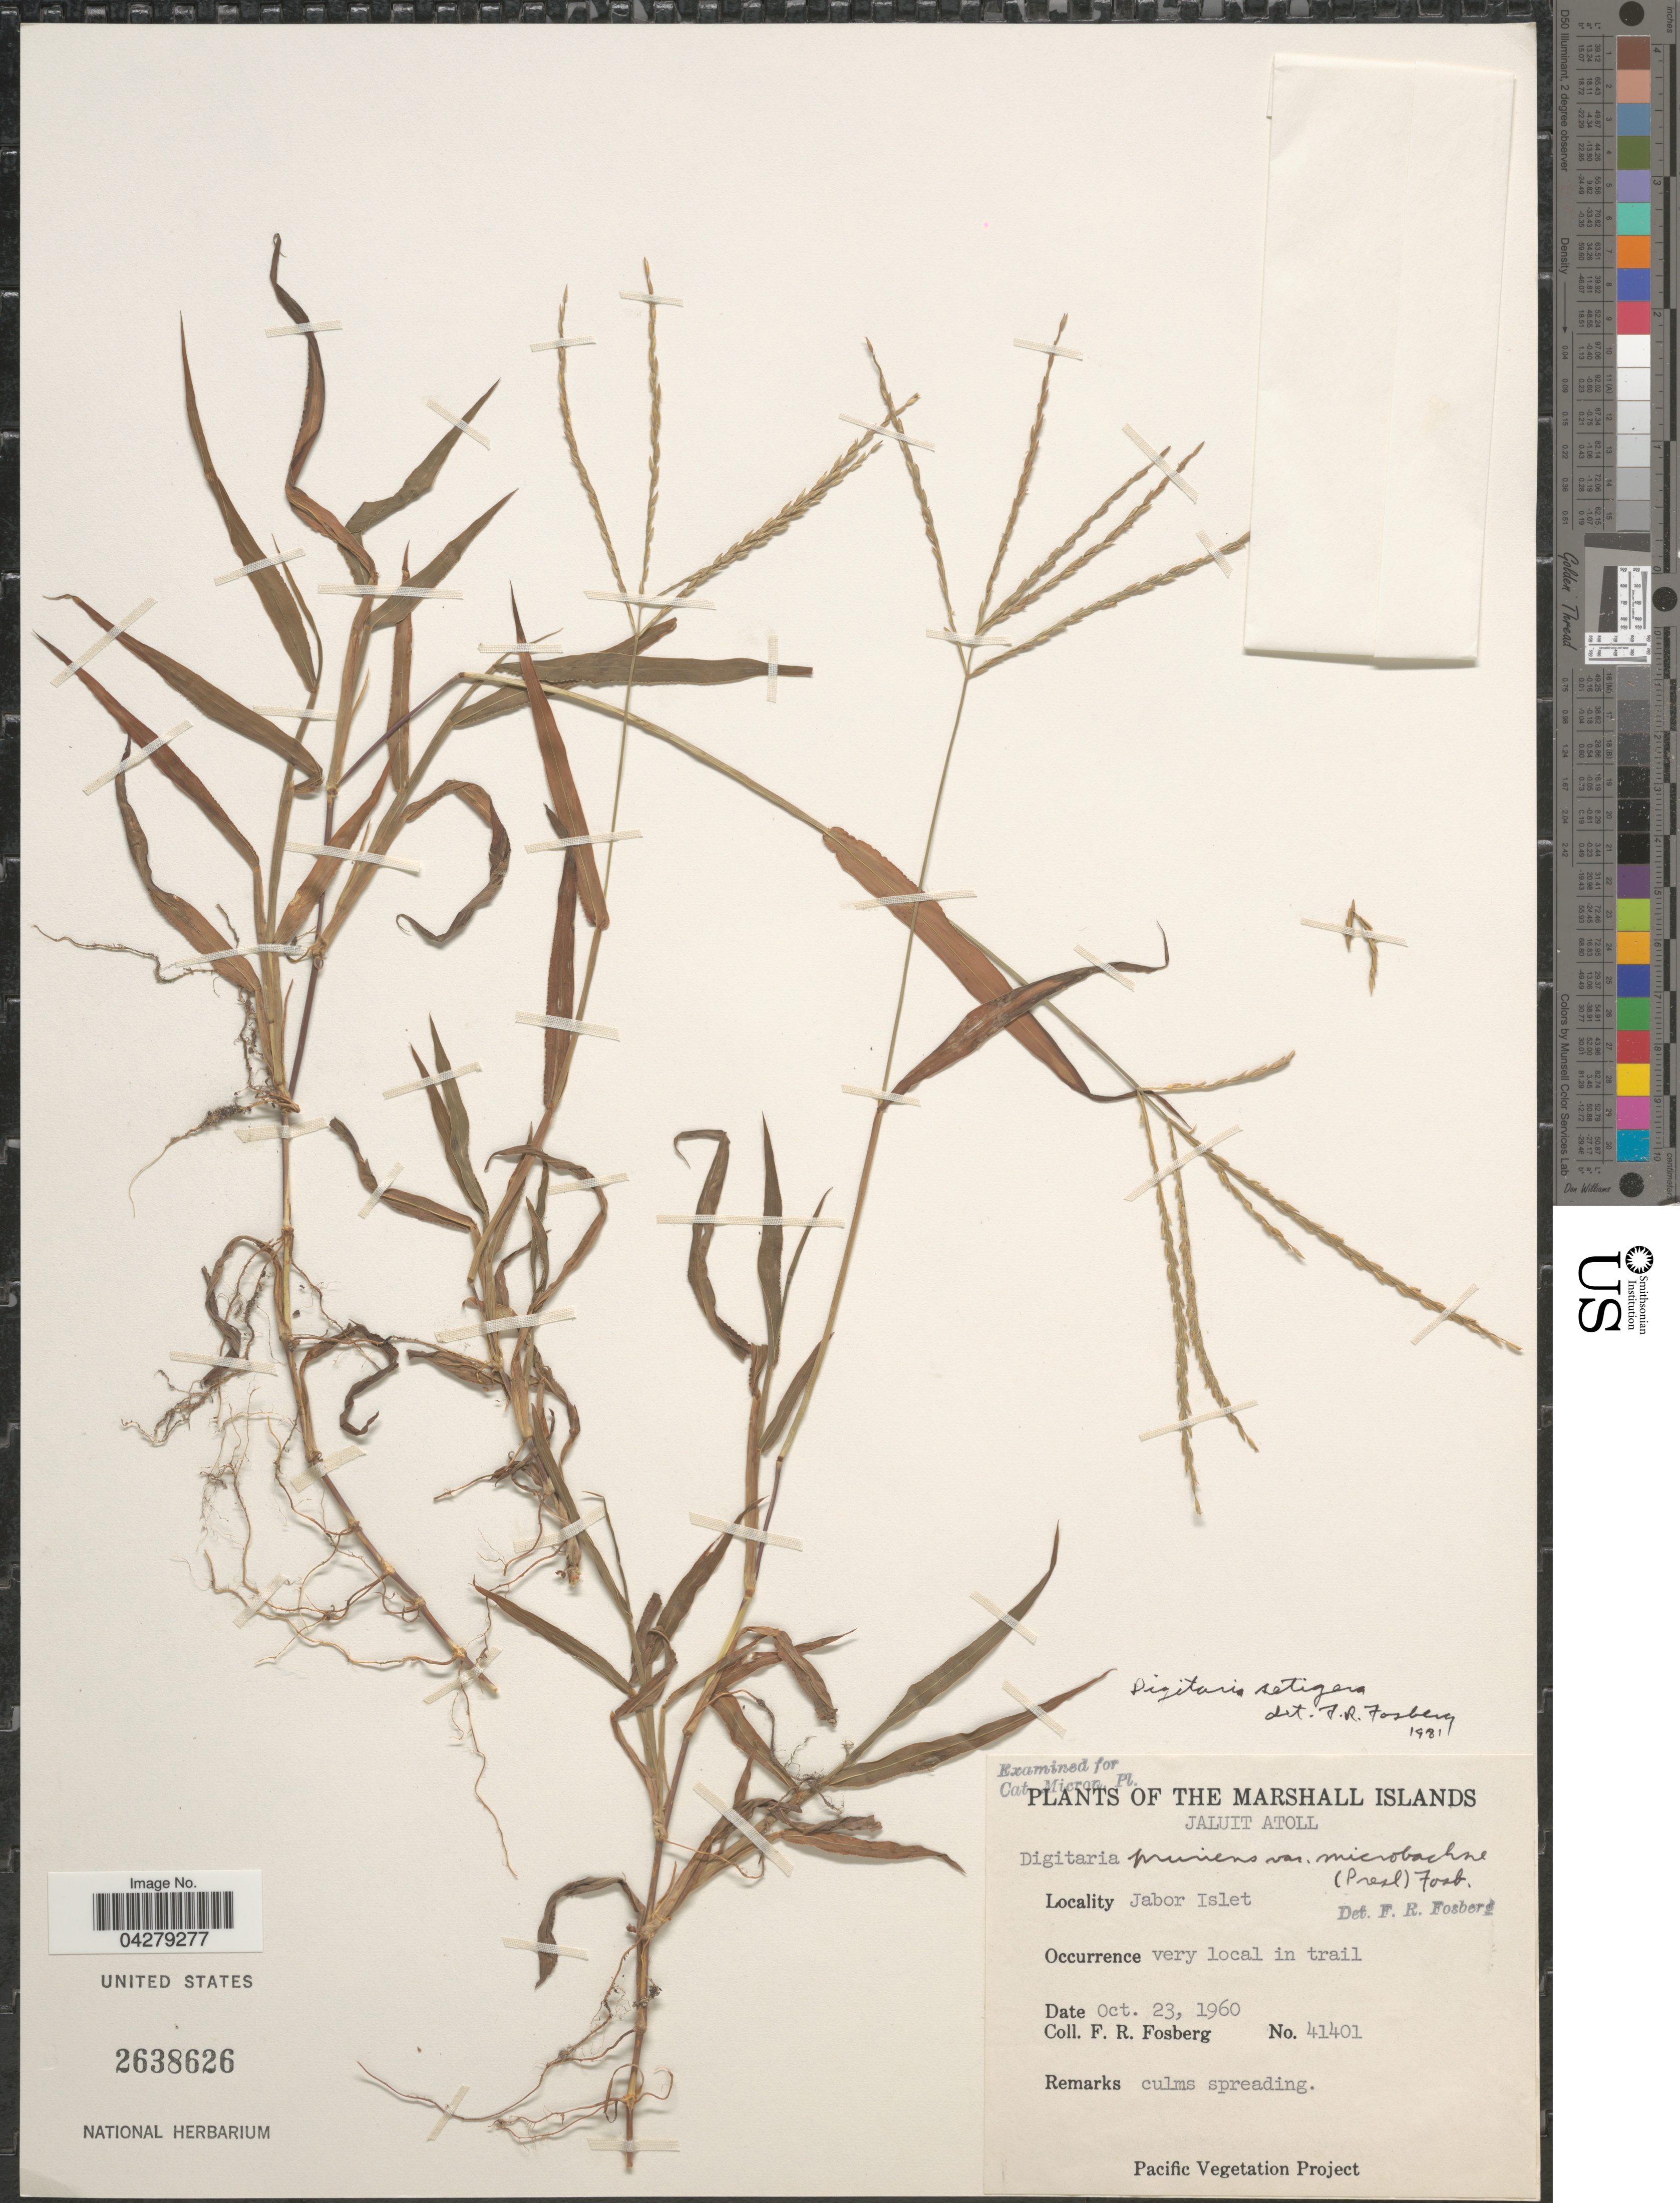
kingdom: Plantae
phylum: Tracheophyta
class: Liliopsida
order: Poales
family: Poaceae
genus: Digitaria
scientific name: Digitaria setigera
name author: Roth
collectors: F. R. Fosberg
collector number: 41401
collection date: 1960-10-23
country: Marshall Islands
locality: Jaluit Atoll. Jabor Islet.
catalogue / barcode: US 2638626